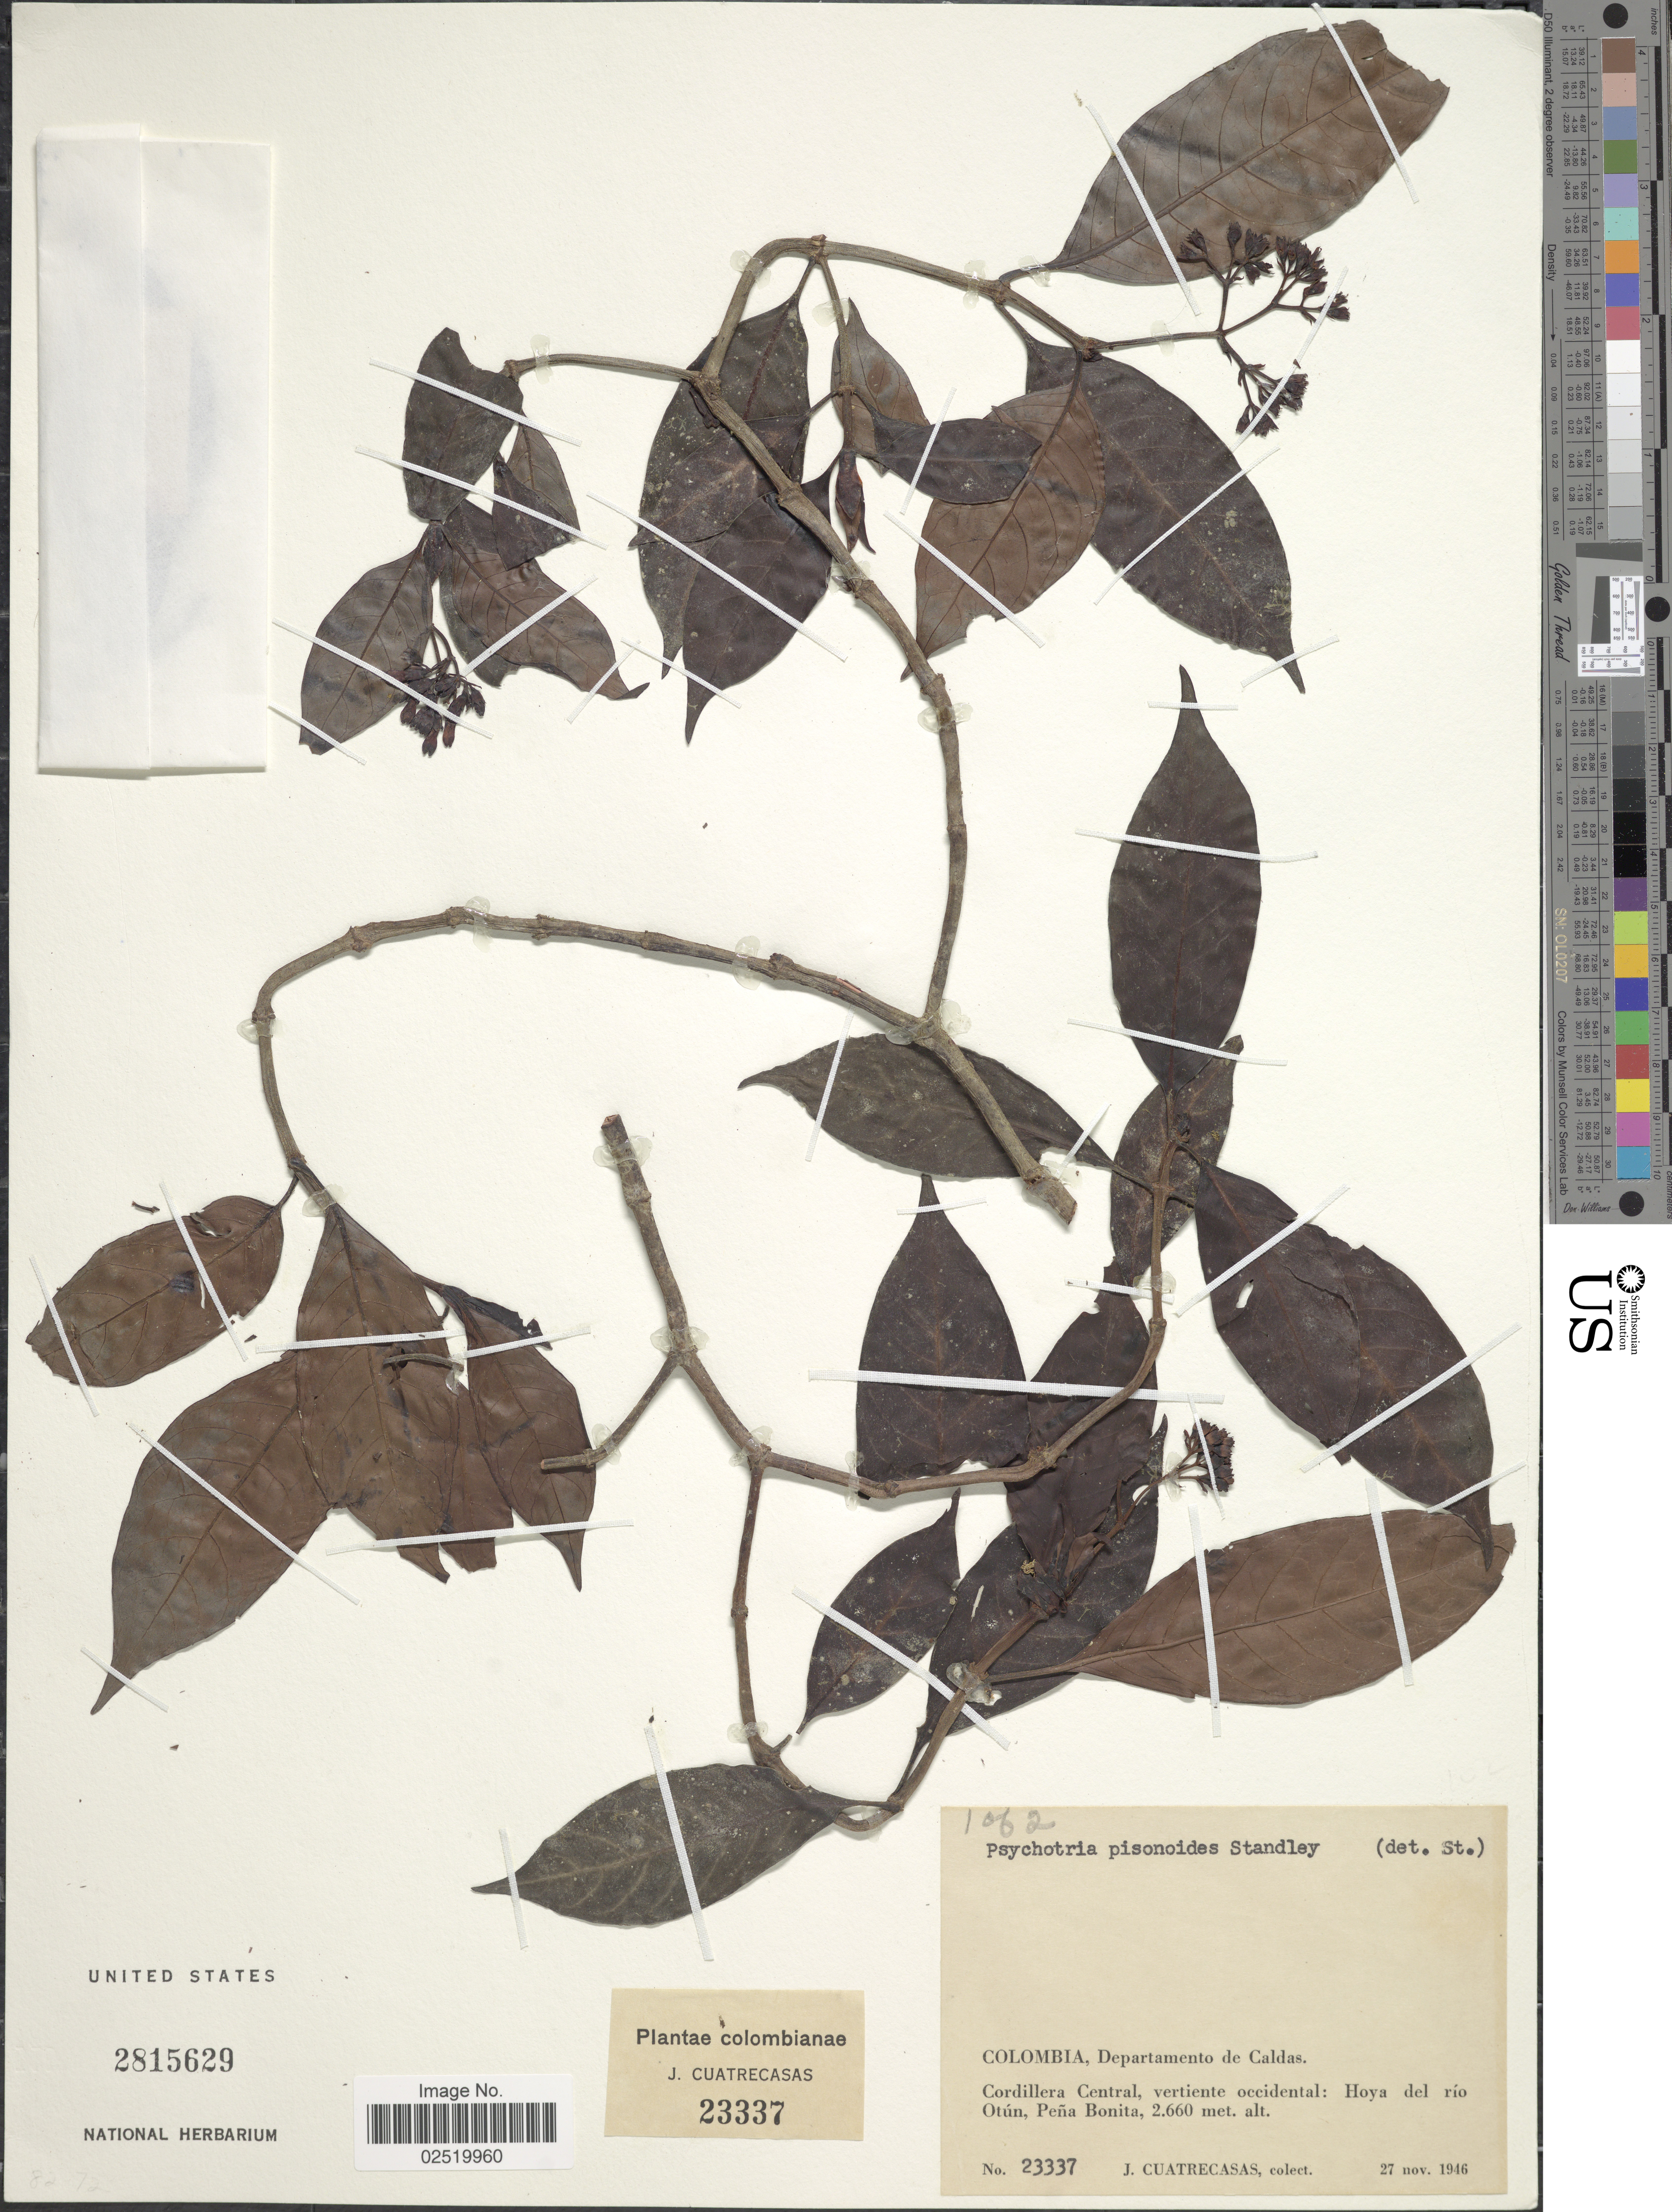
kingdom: Plantae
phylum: Tracheophyta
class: Magnoliopsida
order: Gentianales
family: Rubiaceae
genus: Psychotria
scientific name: Psychotria pisonioides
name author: Standl.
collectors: J. Cuatrecasas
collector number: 23337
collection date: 1946-11-27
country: Colombia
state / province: Caldas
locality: Cordillera Central, vertiente occidental: Hoya del rio Otun, Pena Bonita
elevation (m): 2660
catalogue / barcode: US 2815629